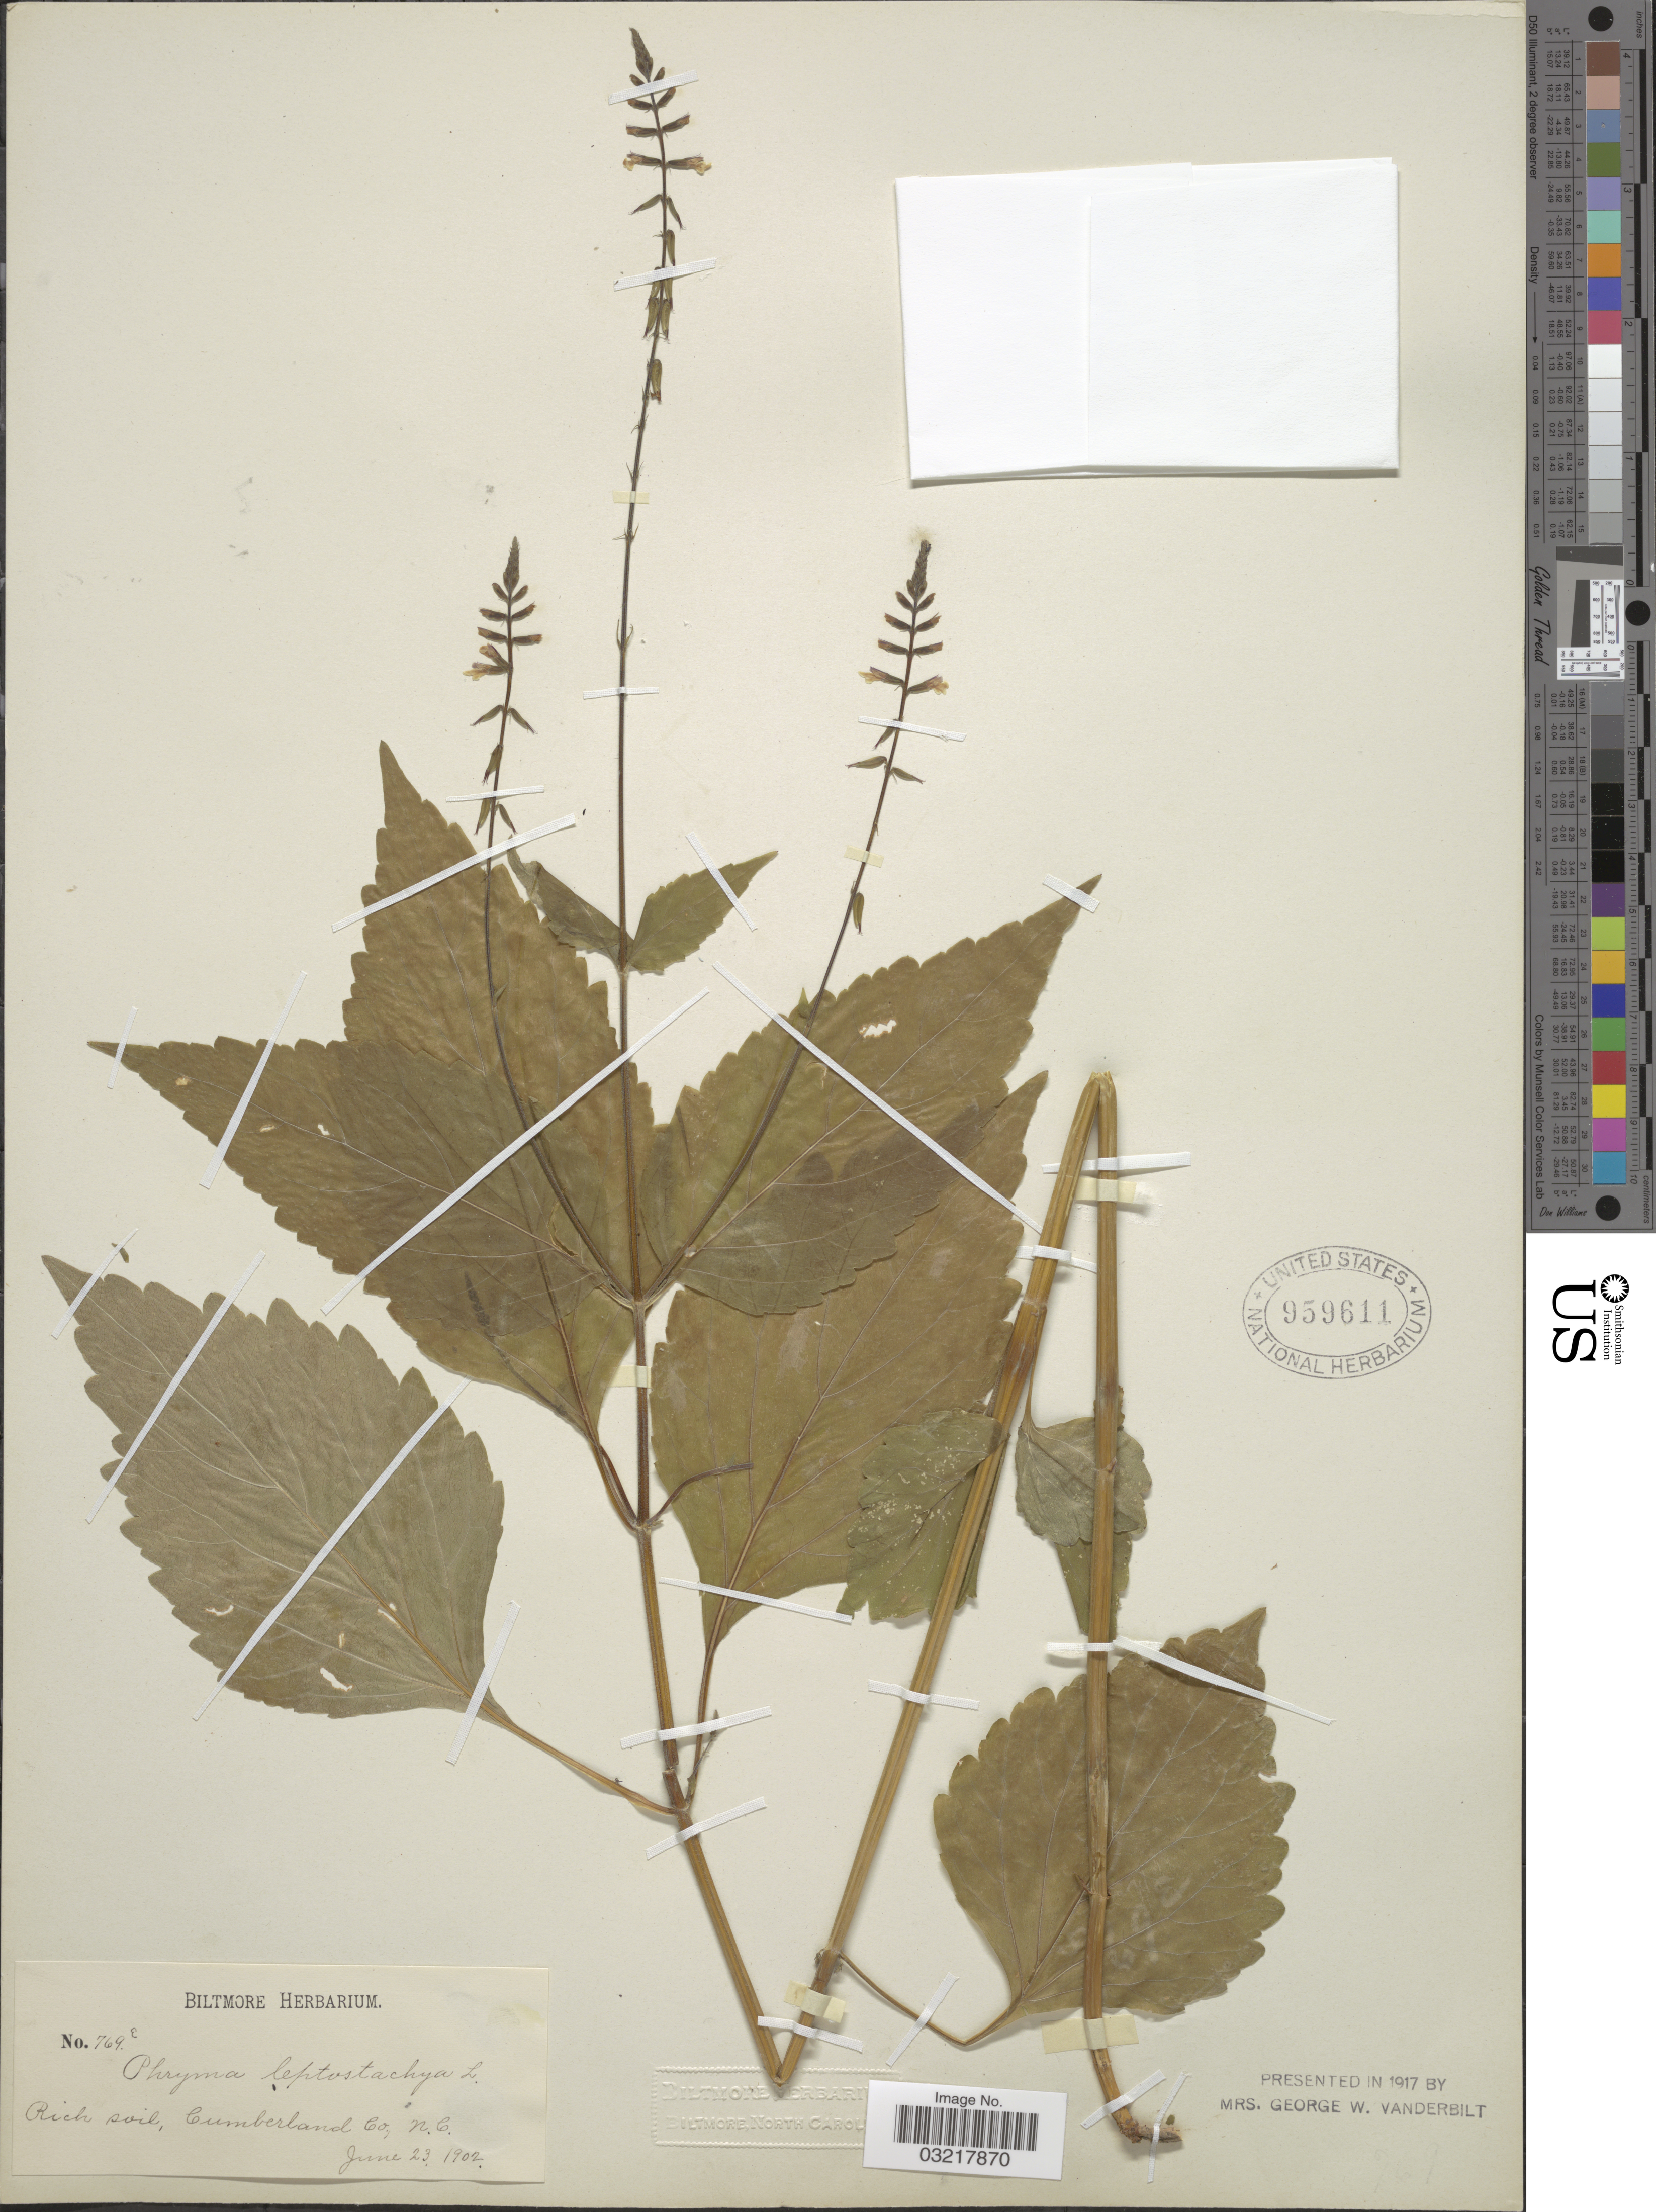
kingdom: Plantae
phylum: Tracheophyta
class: Magnoliopsida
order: Lamiales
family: Phrymaceae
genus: Phryma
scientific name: Phryma leptostachya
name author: L.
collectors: ex herb. Biltmore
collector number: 769e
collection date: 1902-06-23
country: United States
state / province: North Carolina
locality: Cumberland Co., N.C.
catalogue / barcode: US 959611